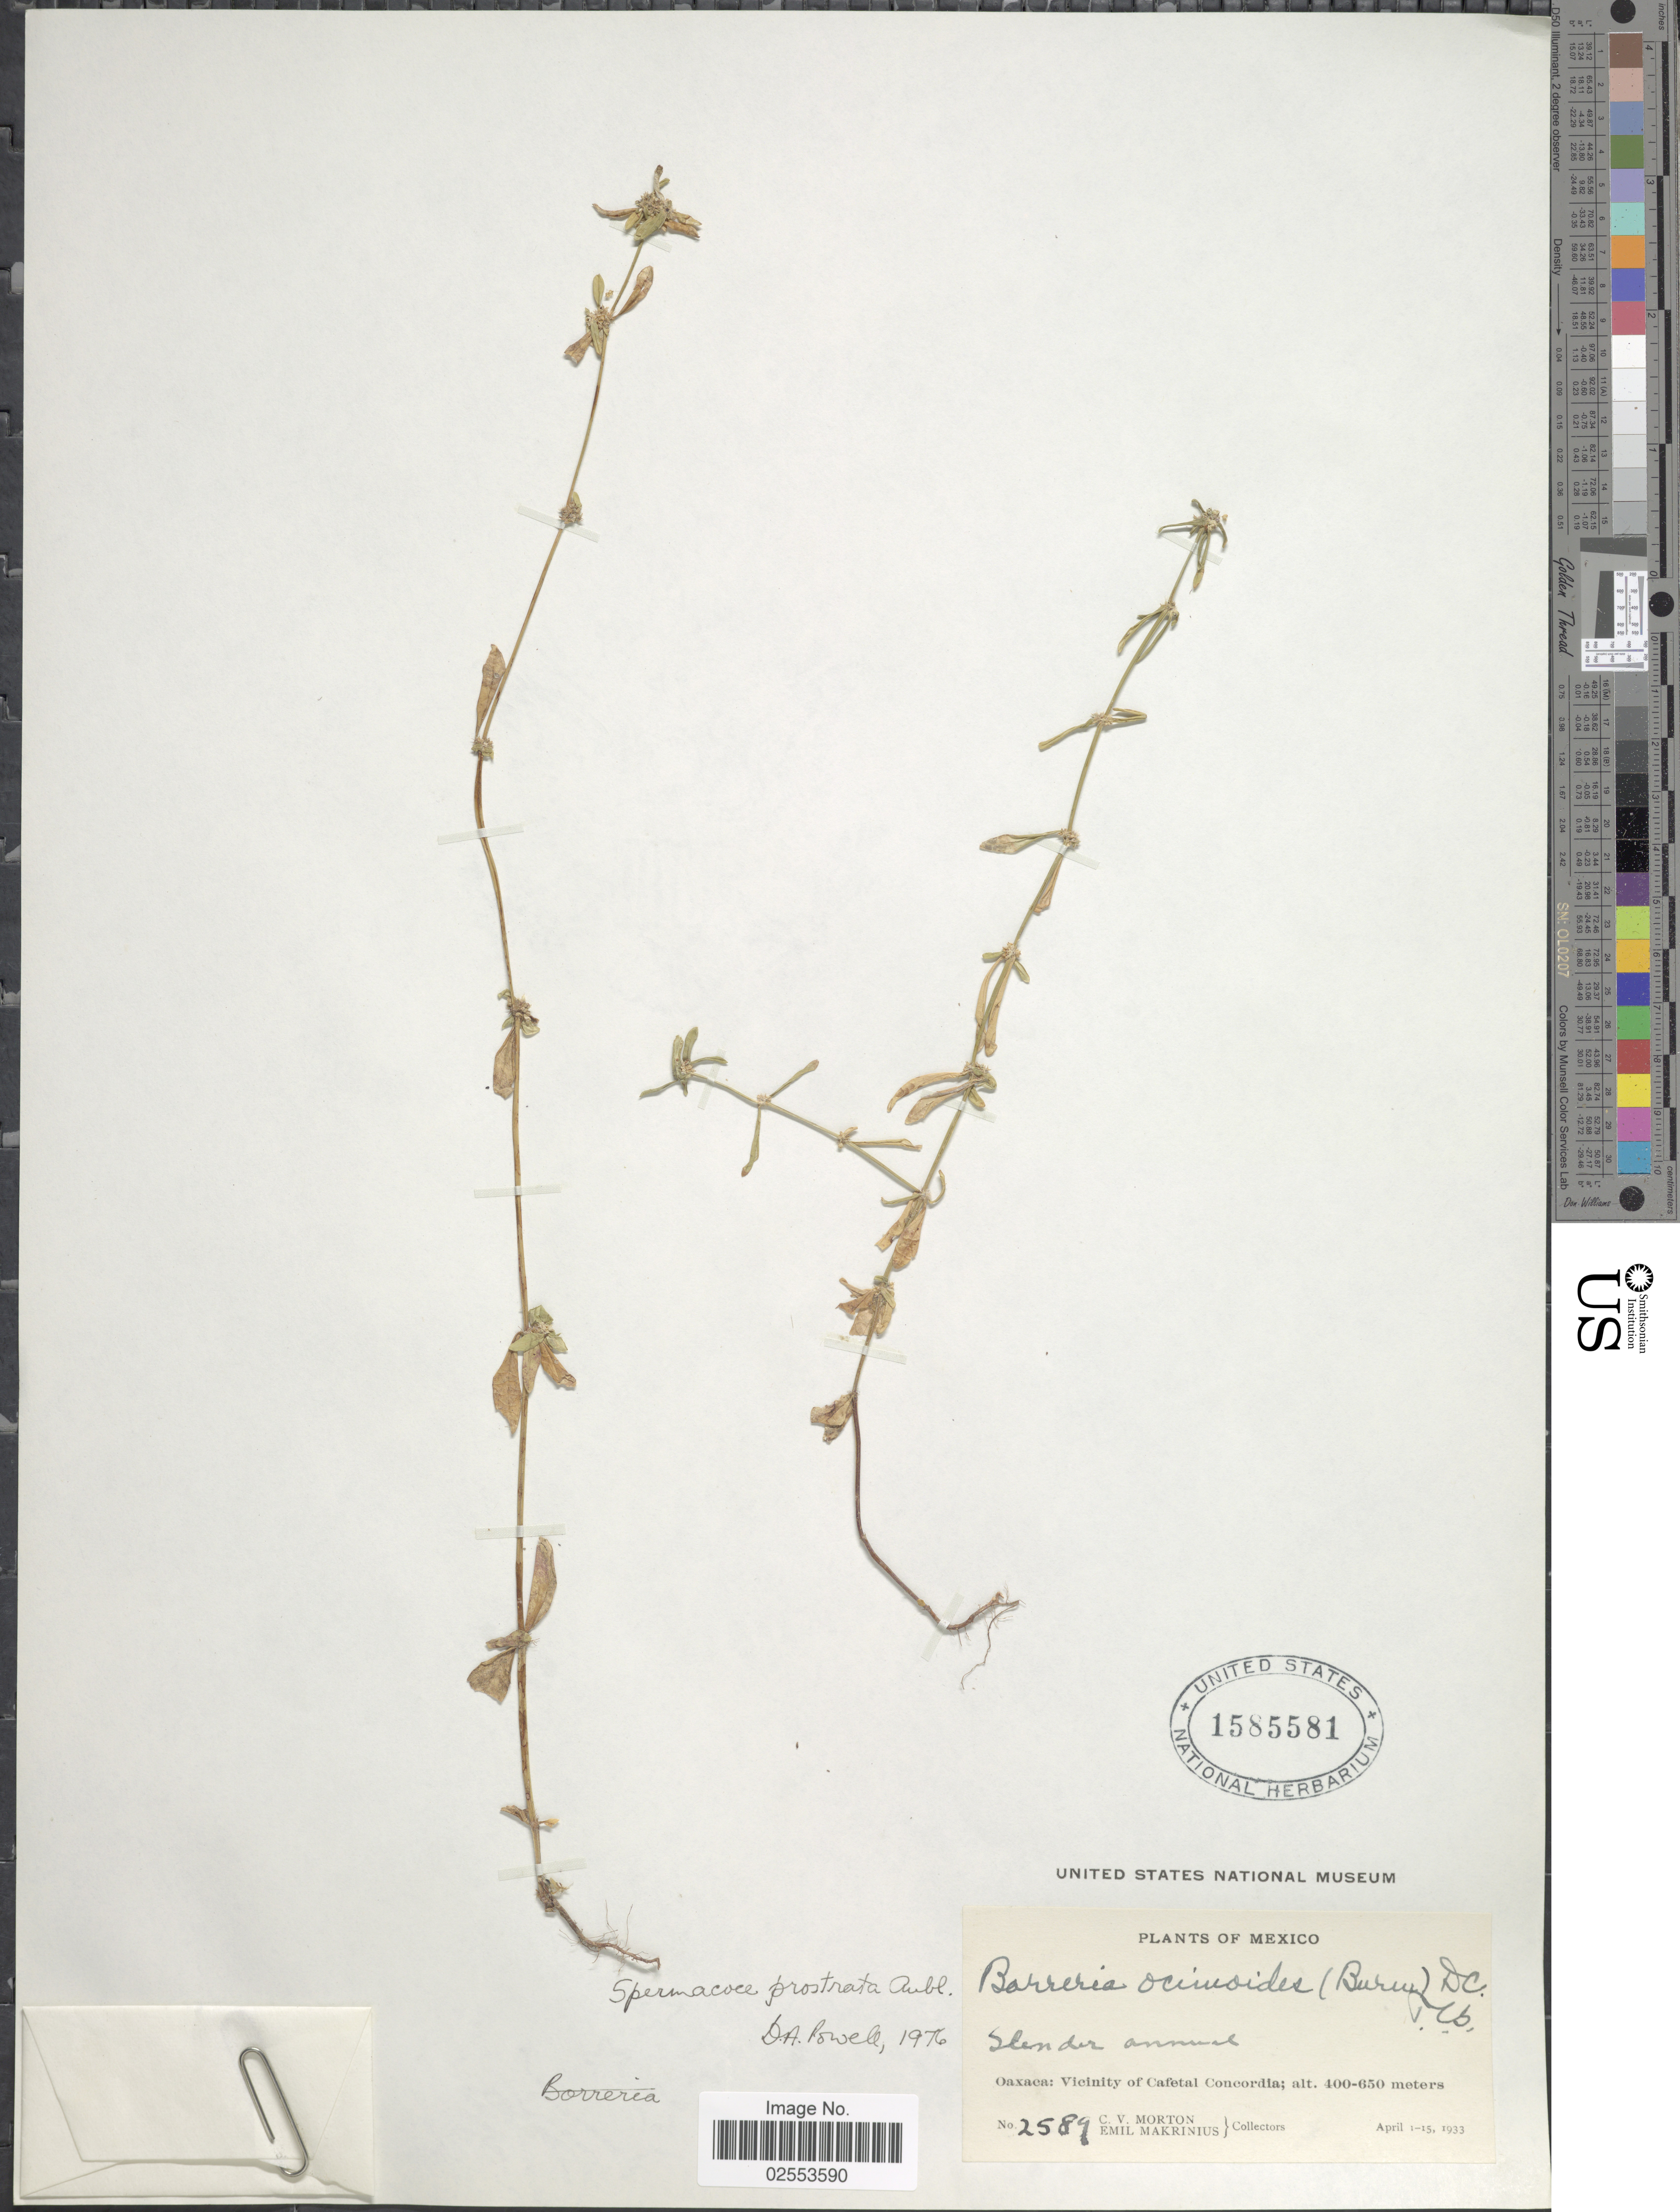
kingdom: Plantae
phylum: Tracheophyta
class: Magnoliopsida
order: Gentianales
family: Rubiaceae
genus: Spermacoce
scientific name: Spermacoce riparia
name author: Cham. & Schltdl.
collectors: C. V. Morton & E. Makrinius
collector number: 2589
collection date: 1933-04-01/1933-04-15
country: Mexico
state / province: Oaxaca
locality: Vicinity of Cafetal Concordia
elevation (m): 400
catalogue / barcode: US 1585581